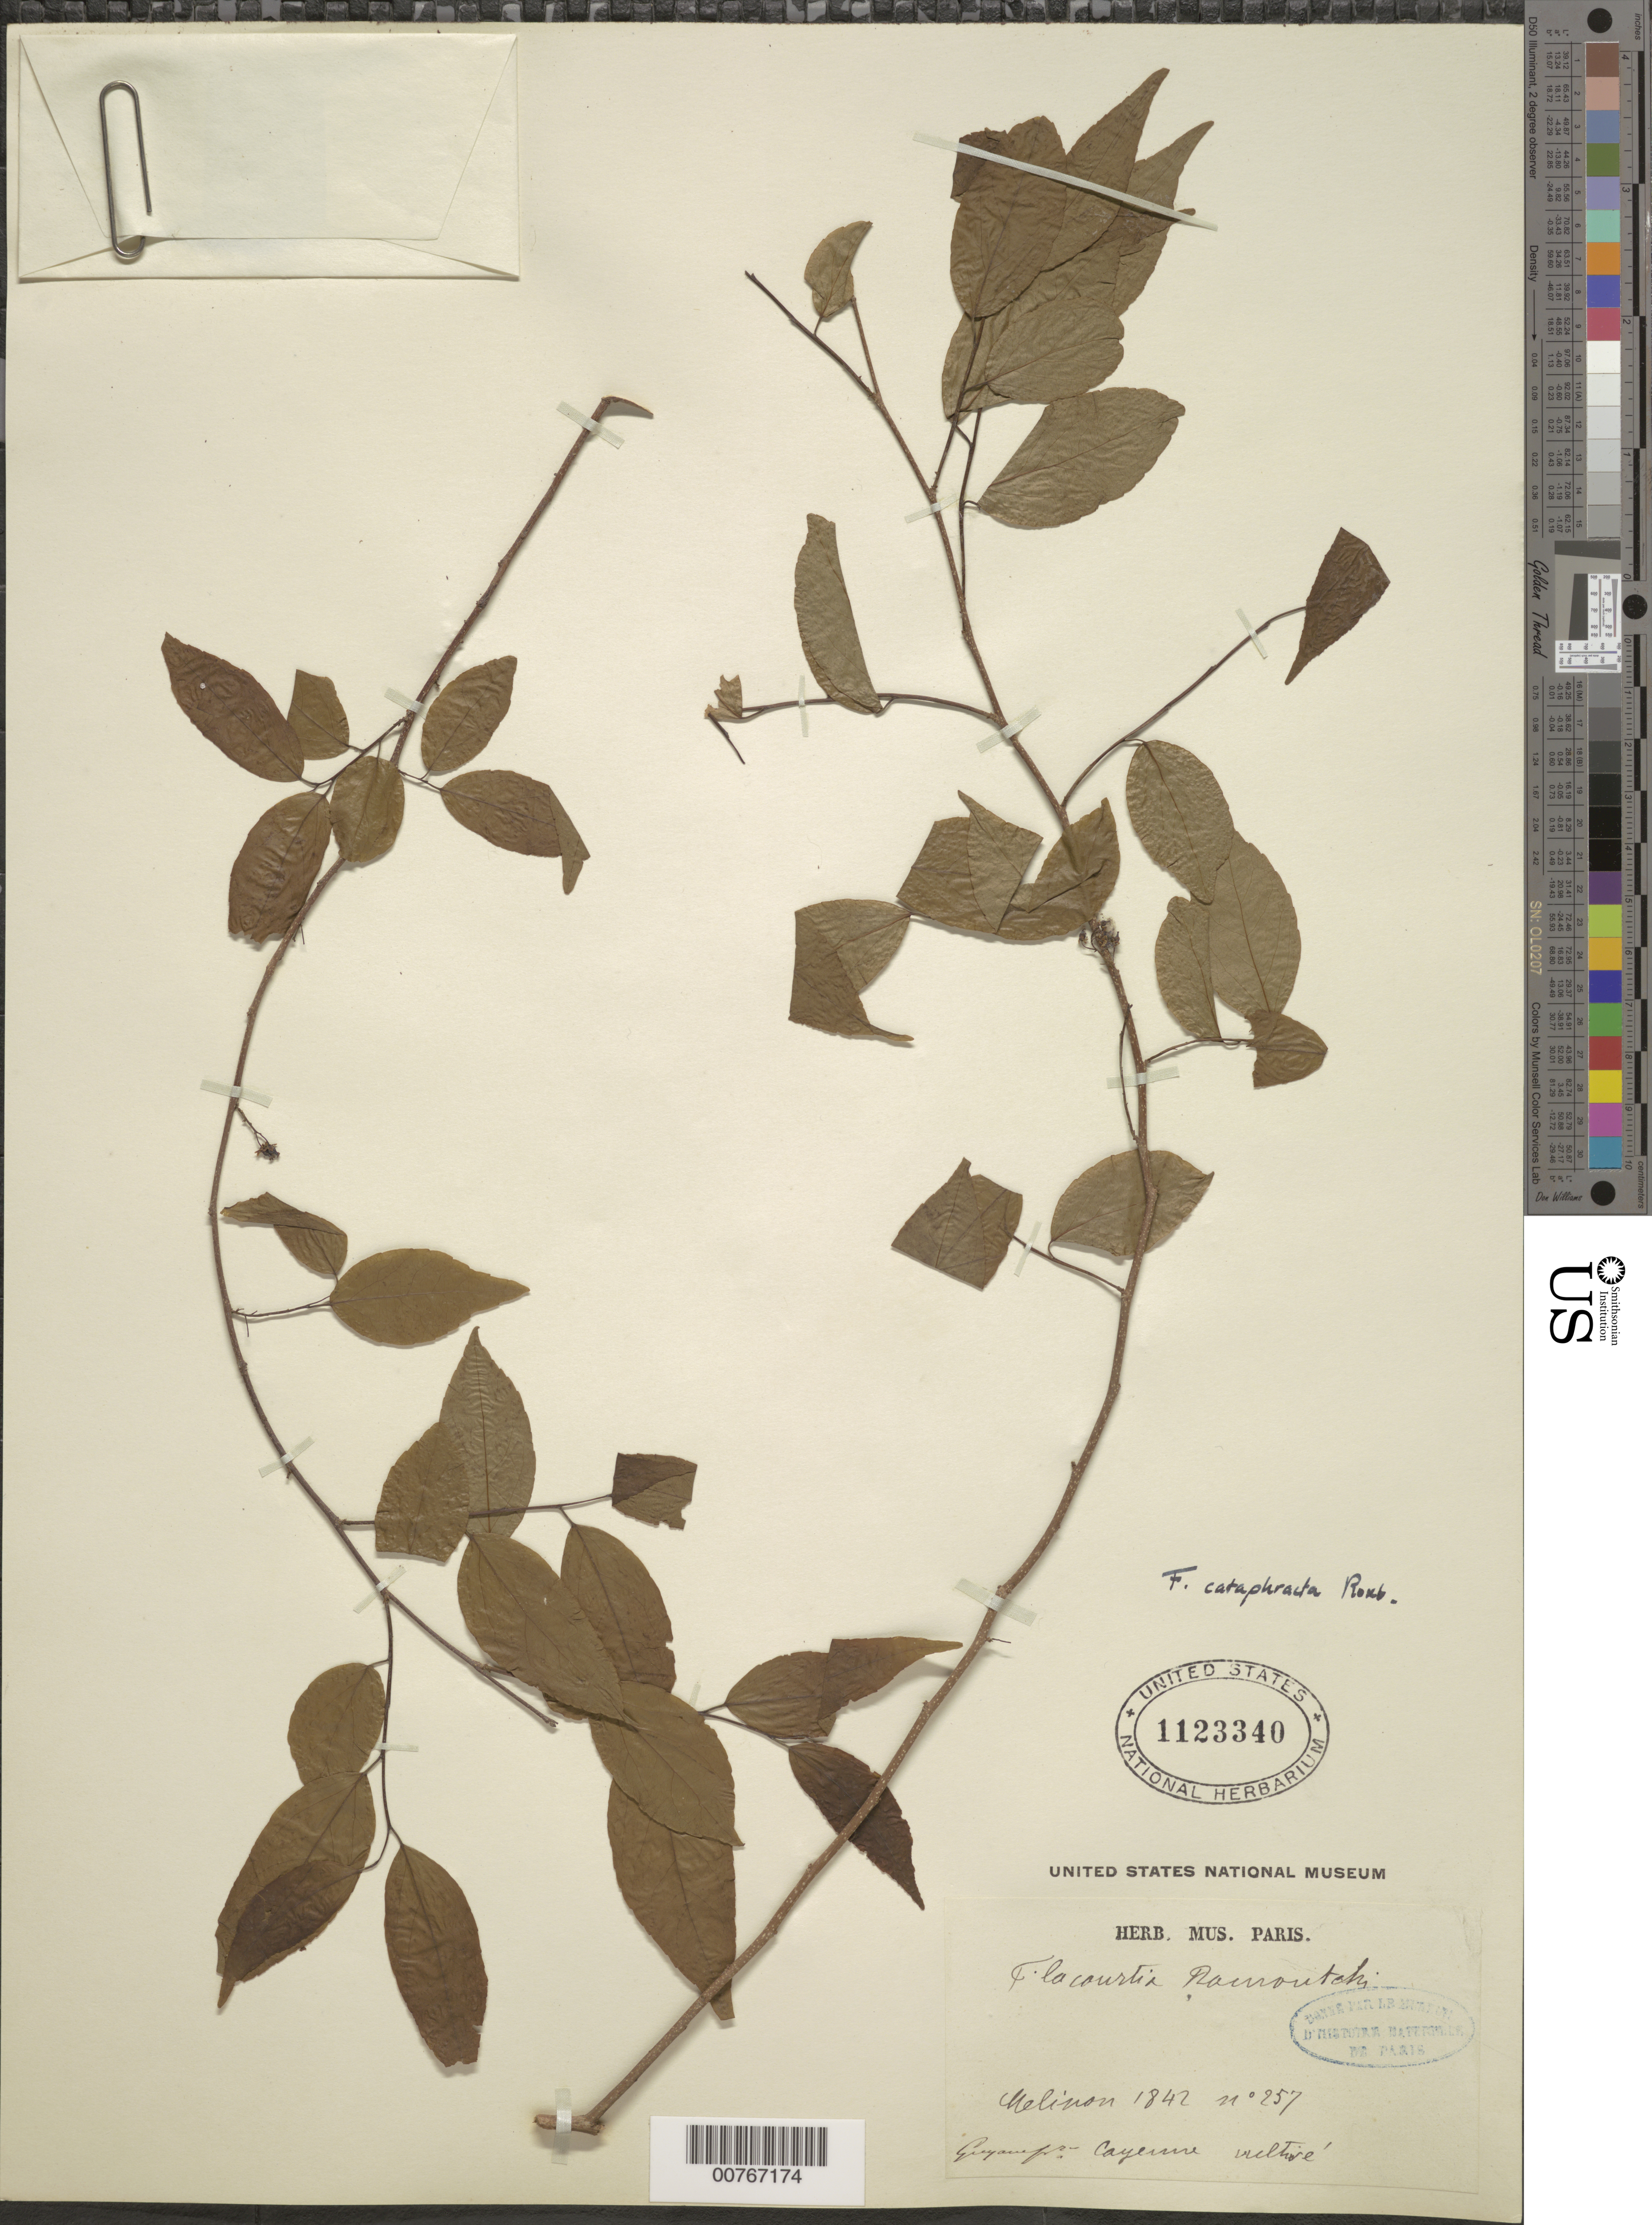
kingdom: Plantae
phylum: Tracheophyta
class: Magnoliopsida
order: Malpighiales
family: Salicaceae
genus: Flacourtia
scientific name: Flacourtia cataphracta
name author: Roxb.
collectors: E. Mélinon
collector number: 257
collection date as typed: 1842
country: French Guiana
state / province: Cayenne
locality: Cayenne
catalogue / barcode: US 1123340